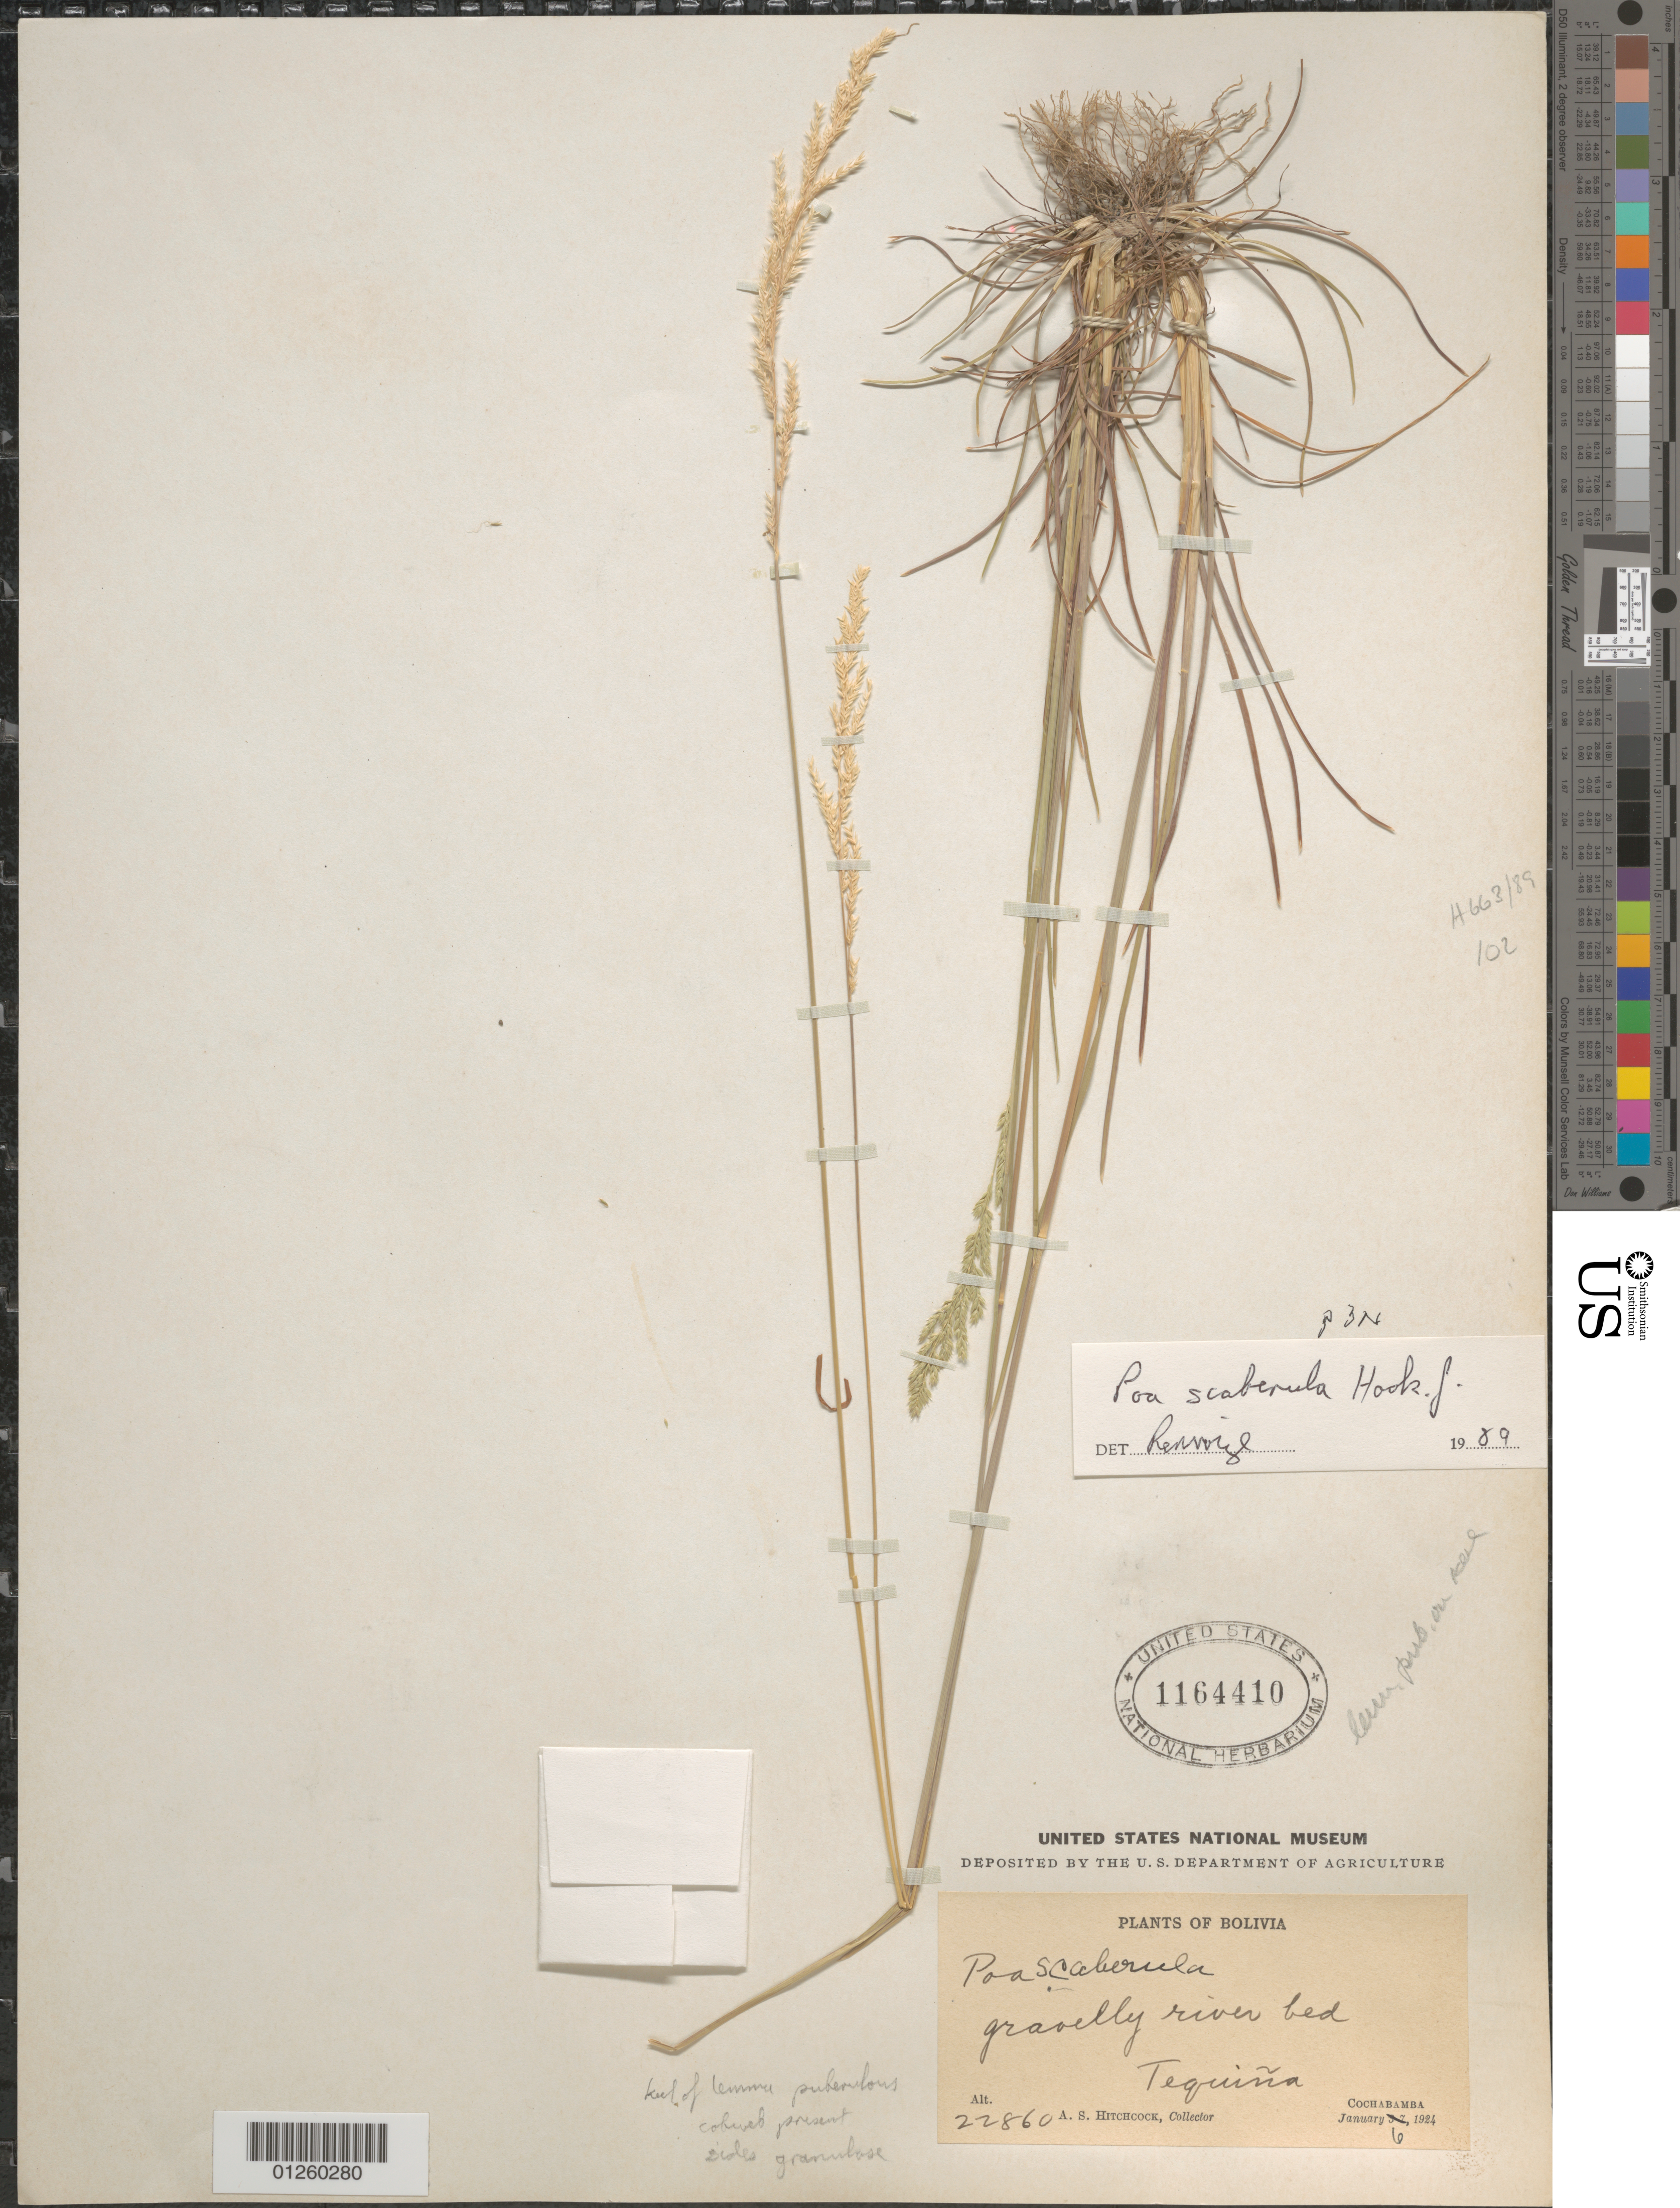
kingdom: Plantae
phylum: Tracheophyta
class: Liliopsida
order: Poales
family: Poaceae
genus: Poa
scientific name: Poa scaberula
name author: Hook. f.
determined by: Soreng, Robert J., Research Associate (BOT), Smithsonian Institution - National Museum of Natural History (UNITED STATES)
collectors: A. S. Hitchcock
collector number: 22860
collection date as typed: January 6, 1924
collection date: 1924-01-06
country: Bolivia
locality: Cochabamba, Tequiña.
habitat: gravelly river bed.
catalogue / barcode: US 1164410